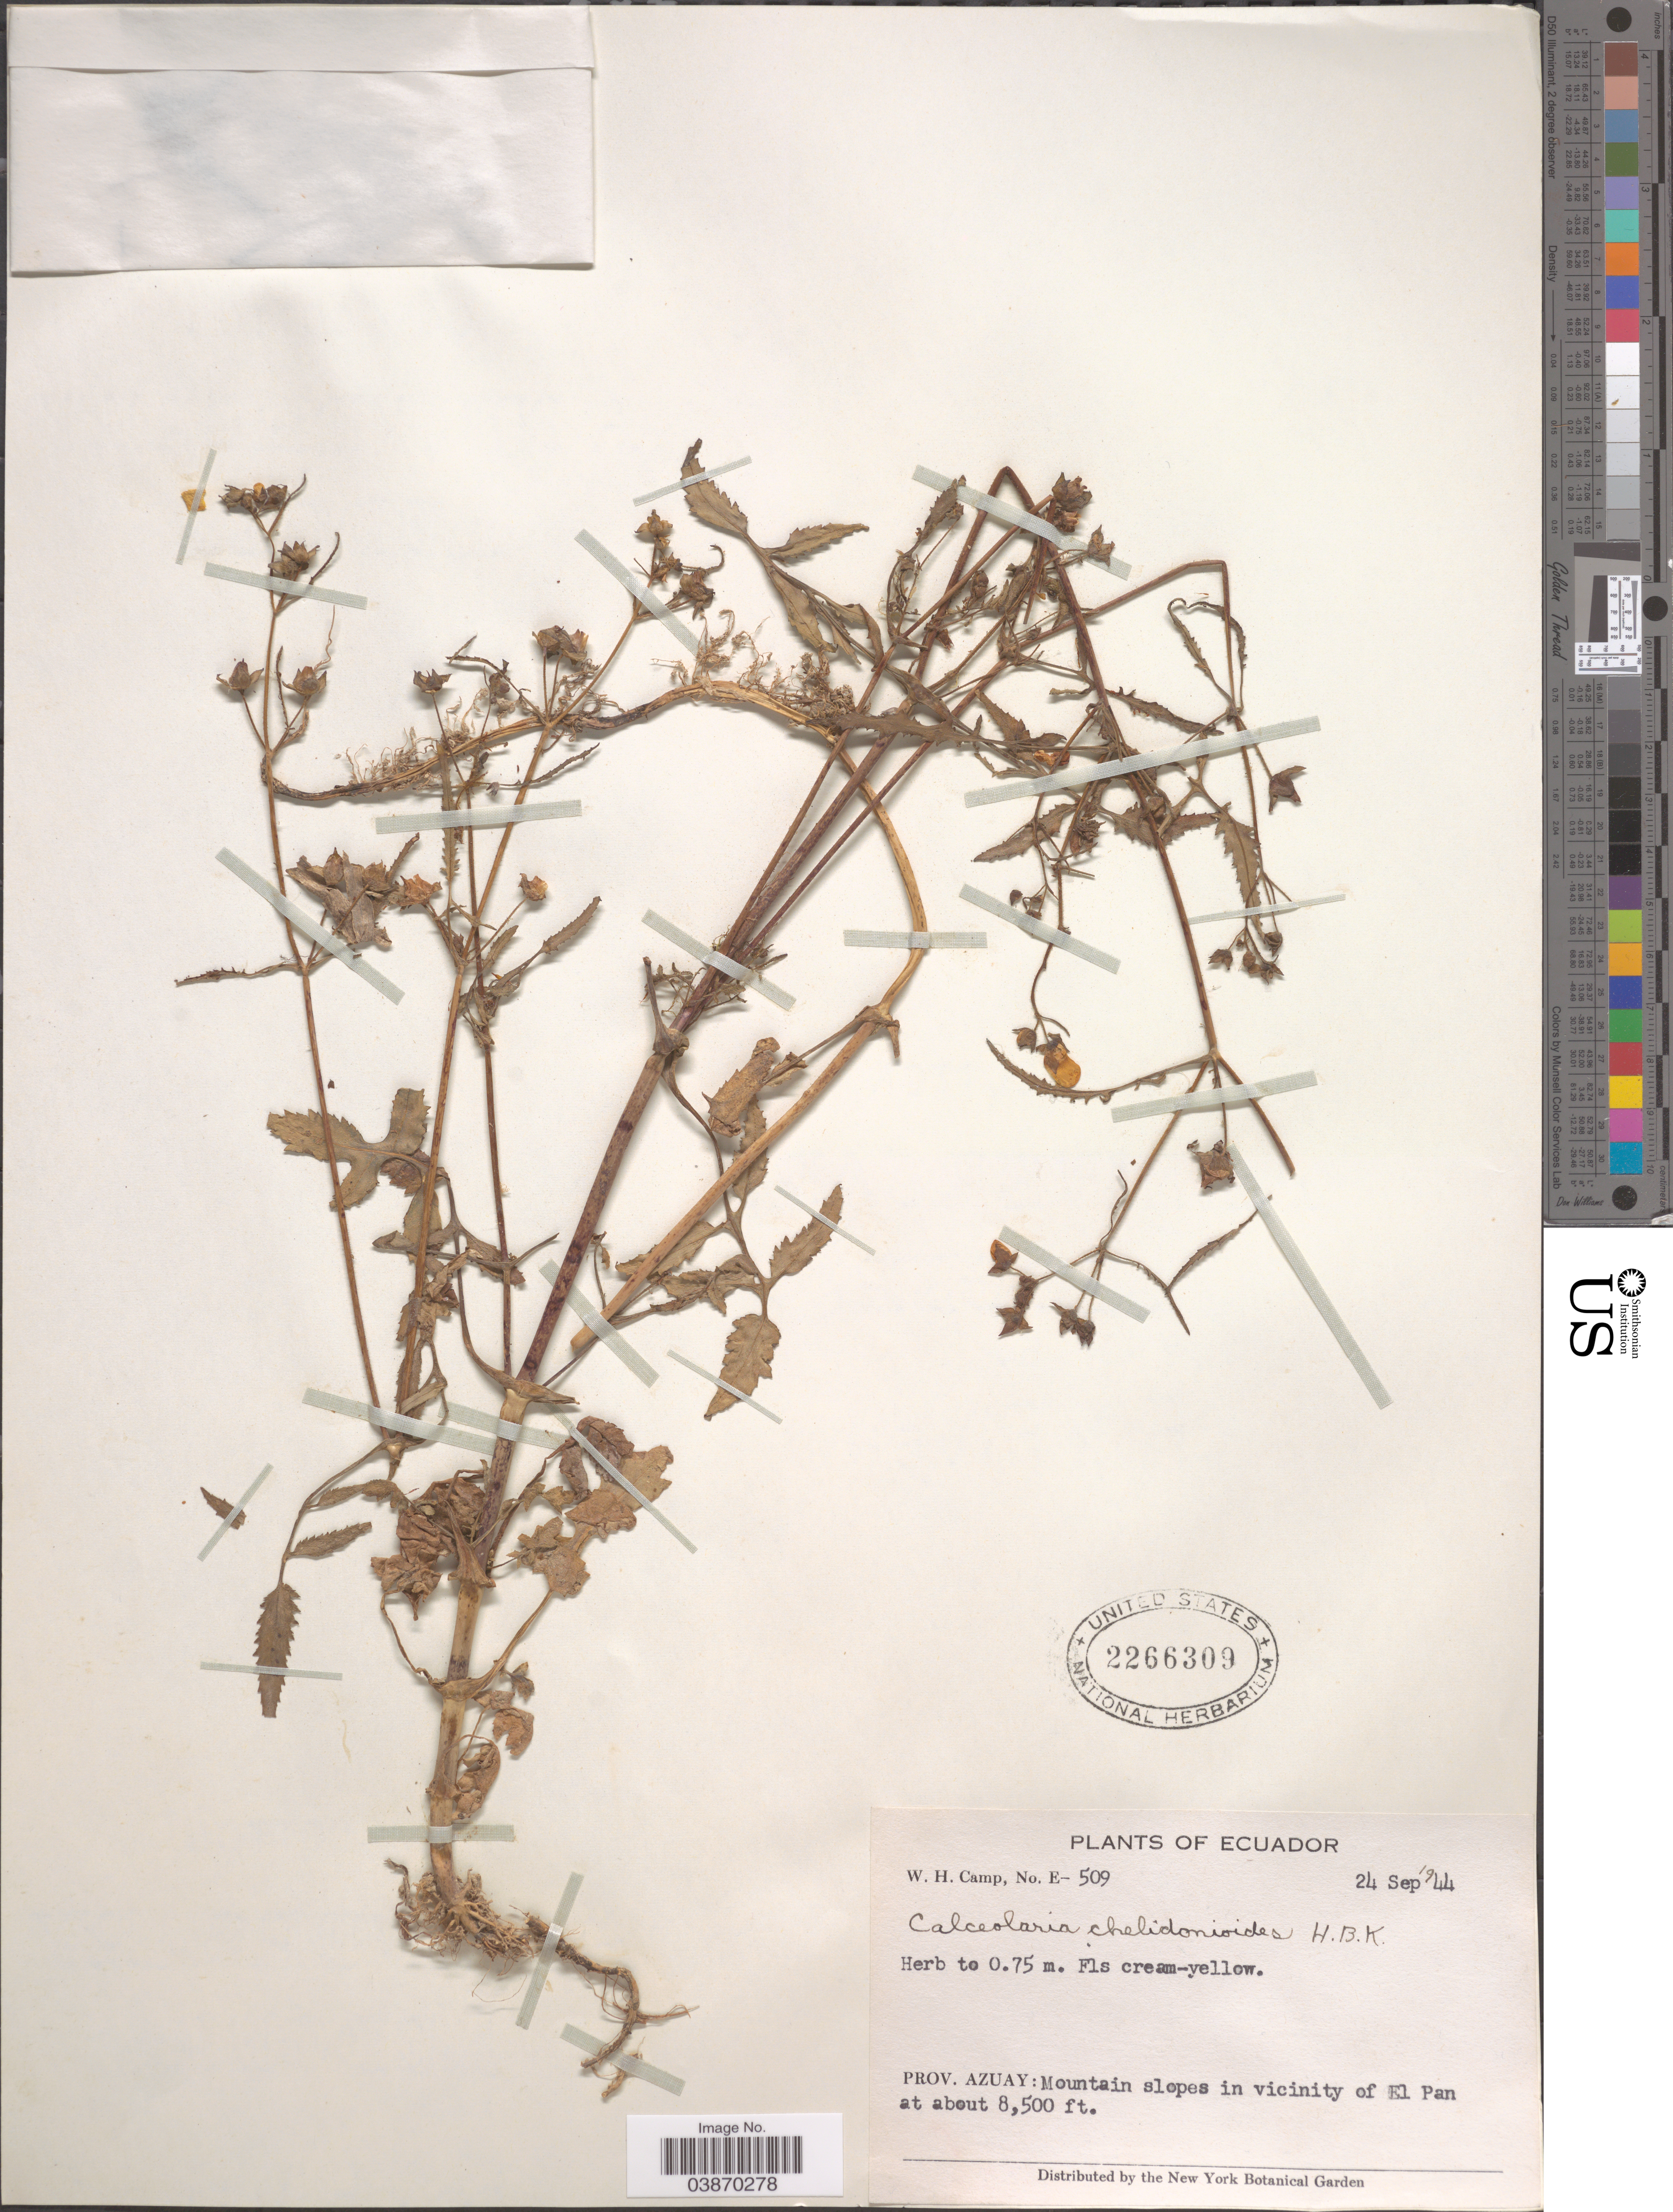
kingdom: Plantae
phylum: Tracheophyta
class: Magnoliopsida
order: Lamiales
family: Calceolariaceae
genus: Calceolaria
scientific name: Calceolaria chelidonioides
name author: Kunth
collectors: W. H. Camp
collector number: E-509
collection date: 1944-09-24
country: Ecuador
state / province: Azuay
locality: Mountain slopes in vicinity of El Pan.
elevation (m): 2591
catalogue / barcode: US 2266309